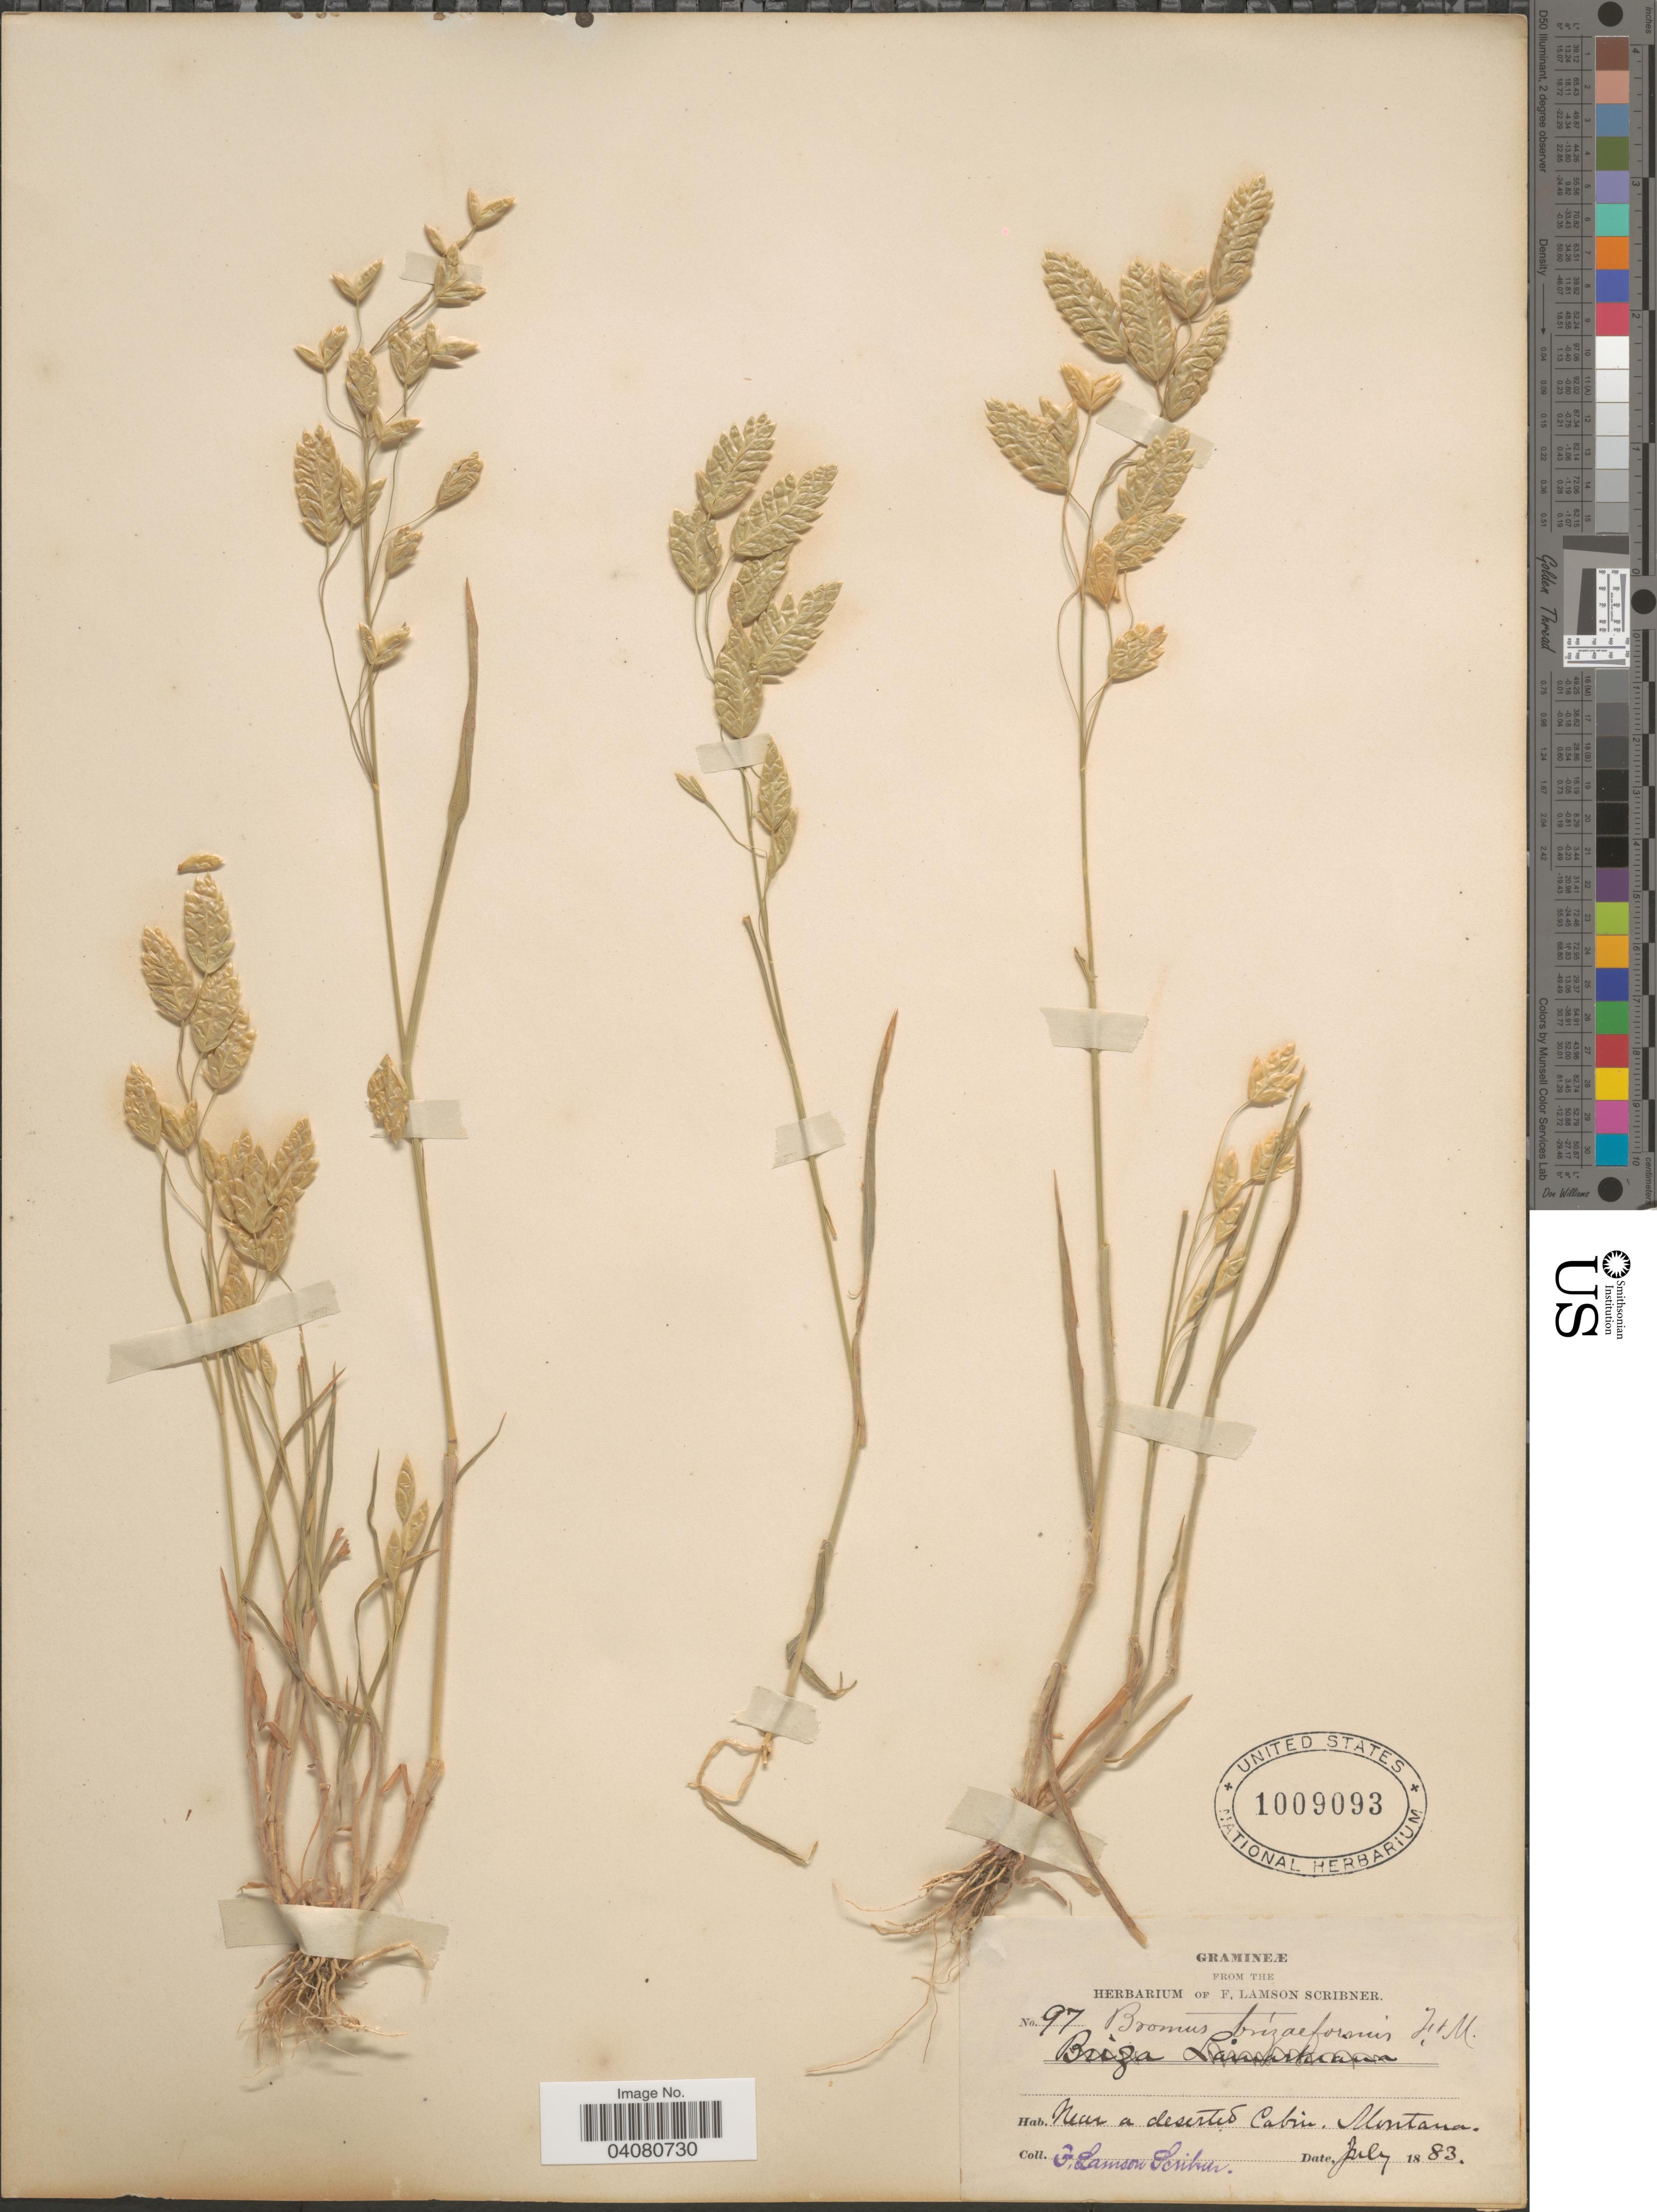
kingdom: Plantae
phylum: Tracheophyta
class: Liliopsida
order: Poales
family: Poaceae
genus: Bromus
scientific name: Bromus briziformis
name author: Fisch. & C.A. Mey.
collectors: F. Lamson-Scribner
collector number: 97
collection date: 1883-07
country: United States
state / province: Montana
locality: Near a deserted Cabin.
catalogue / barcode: US 1009093